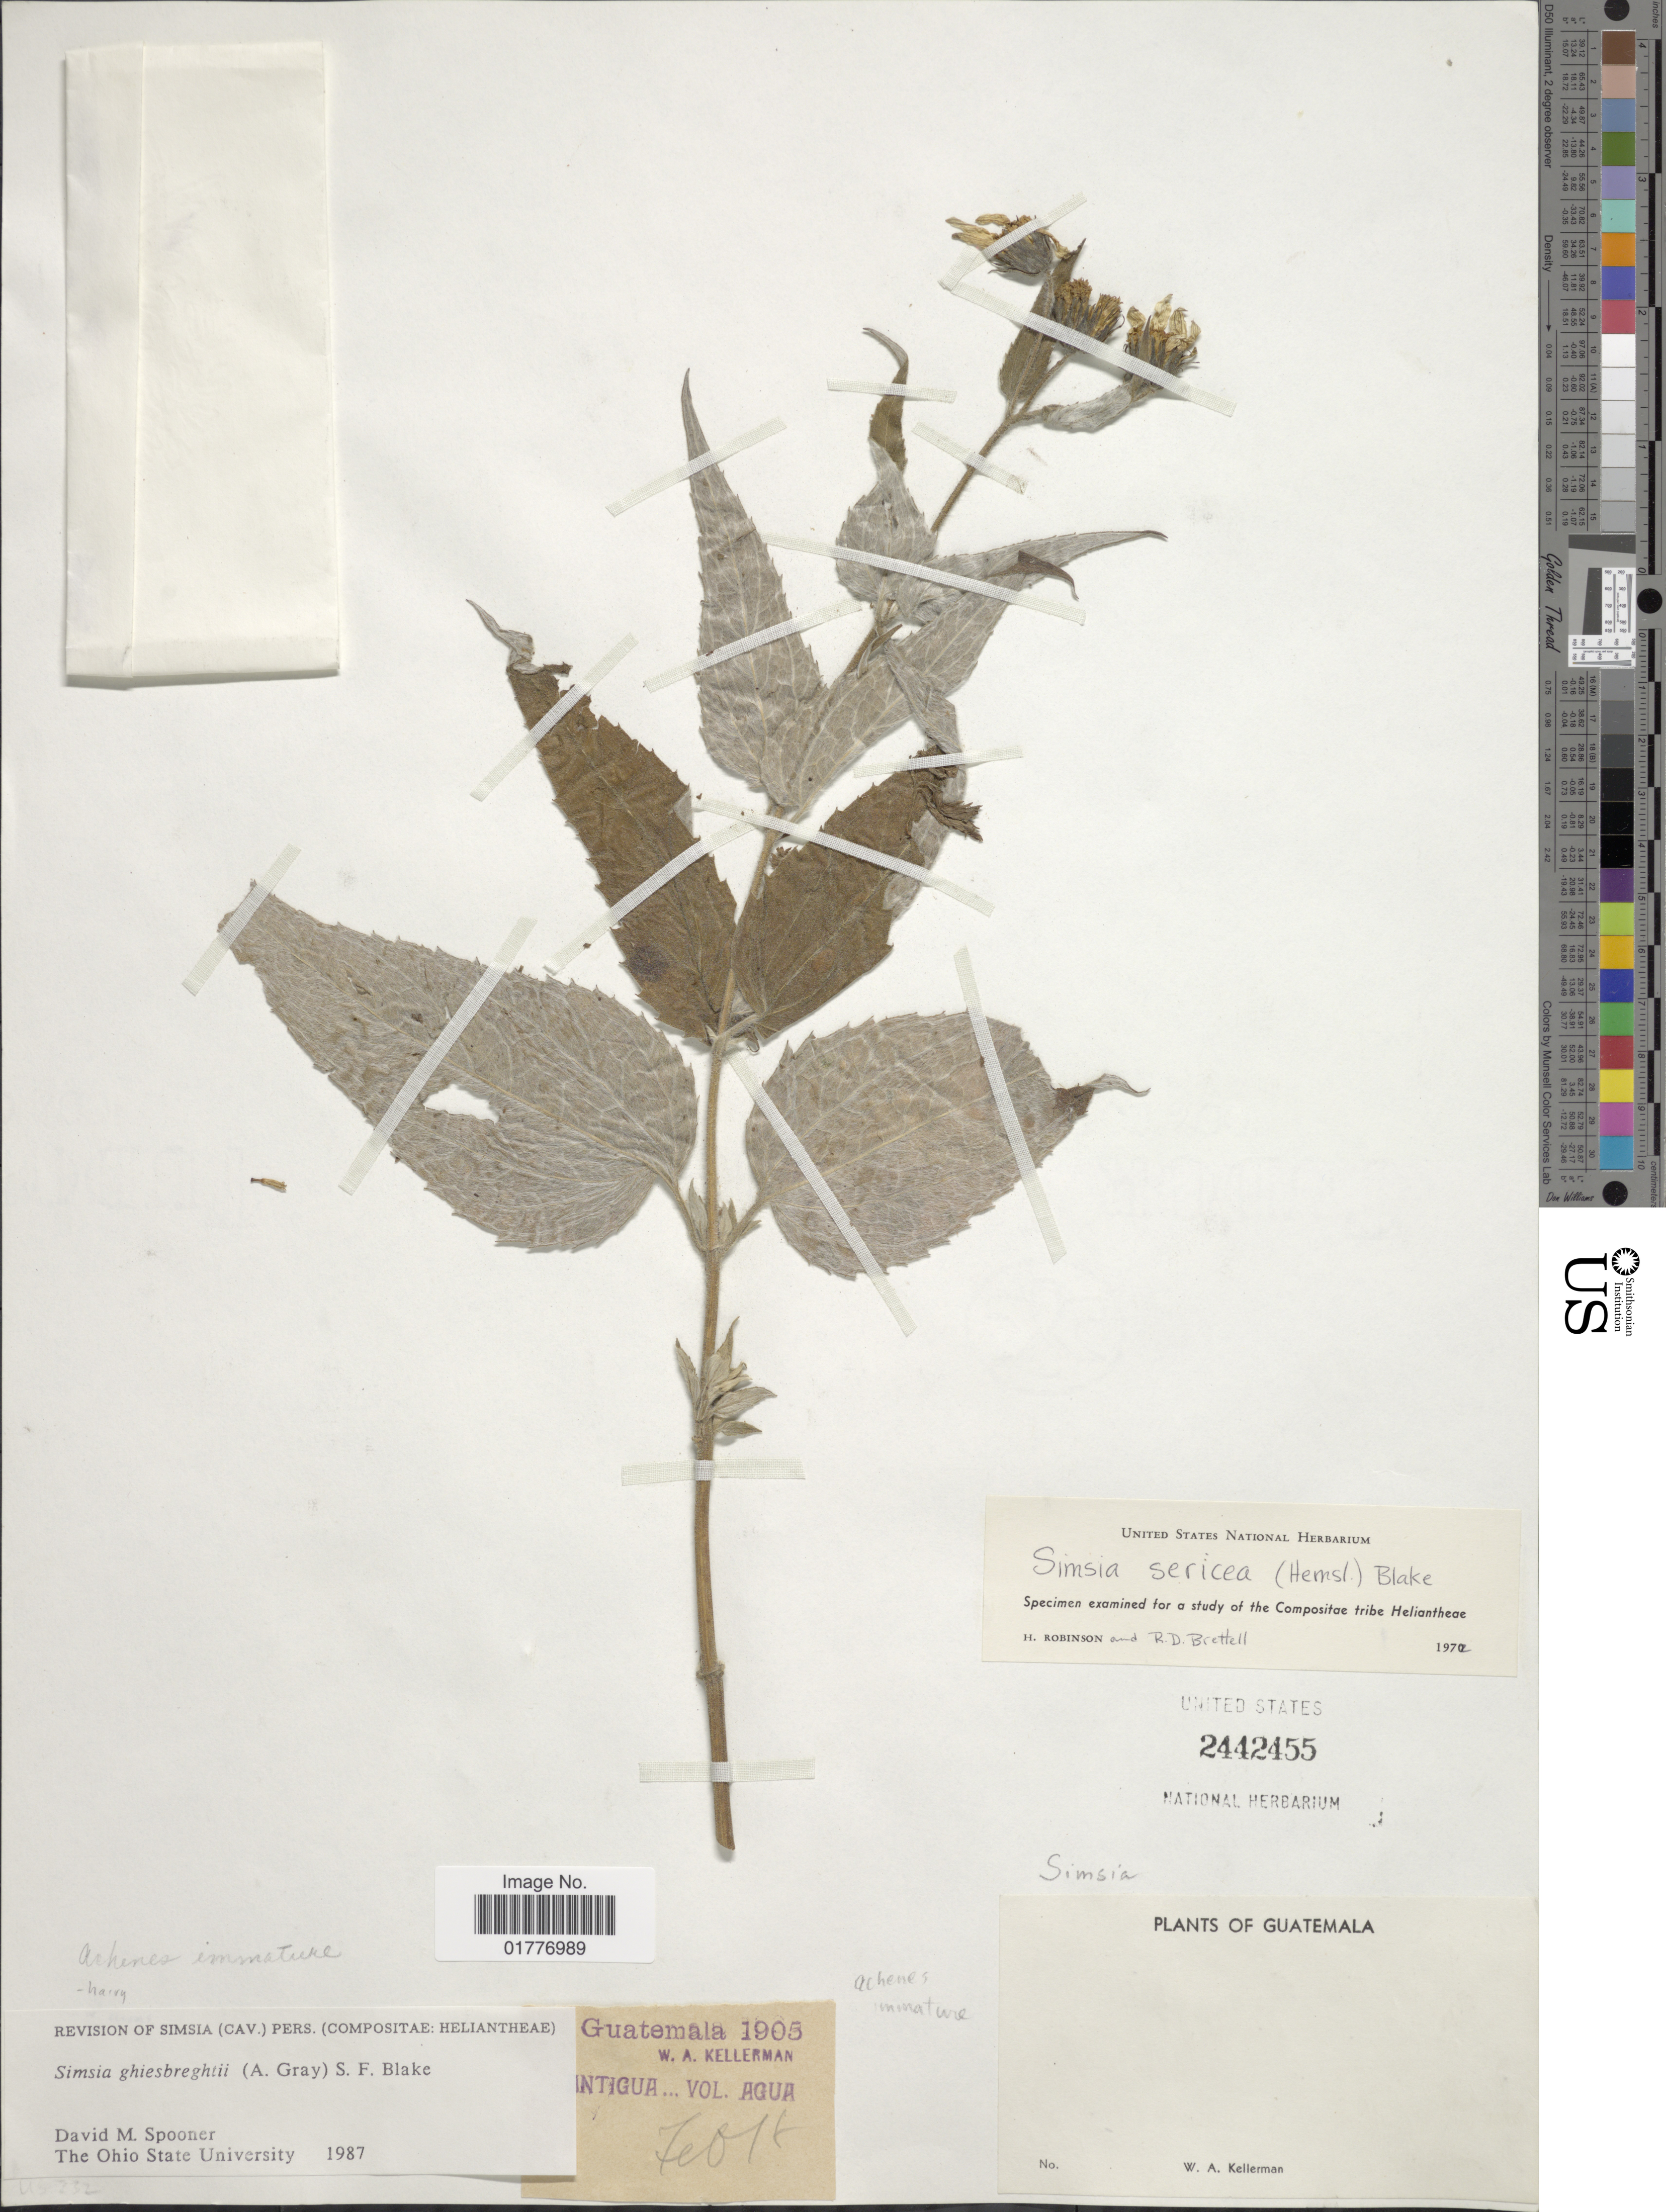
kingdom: Plantae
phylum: Tracheophyta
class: Magnoliopsida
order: Asterales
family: Asteraceae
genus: Simsia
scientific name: Simsia ghiesbreghtii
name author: (A. Gray) S.F. Blake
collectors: W. Kellerman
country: Guatemala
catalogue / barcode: US 2442455